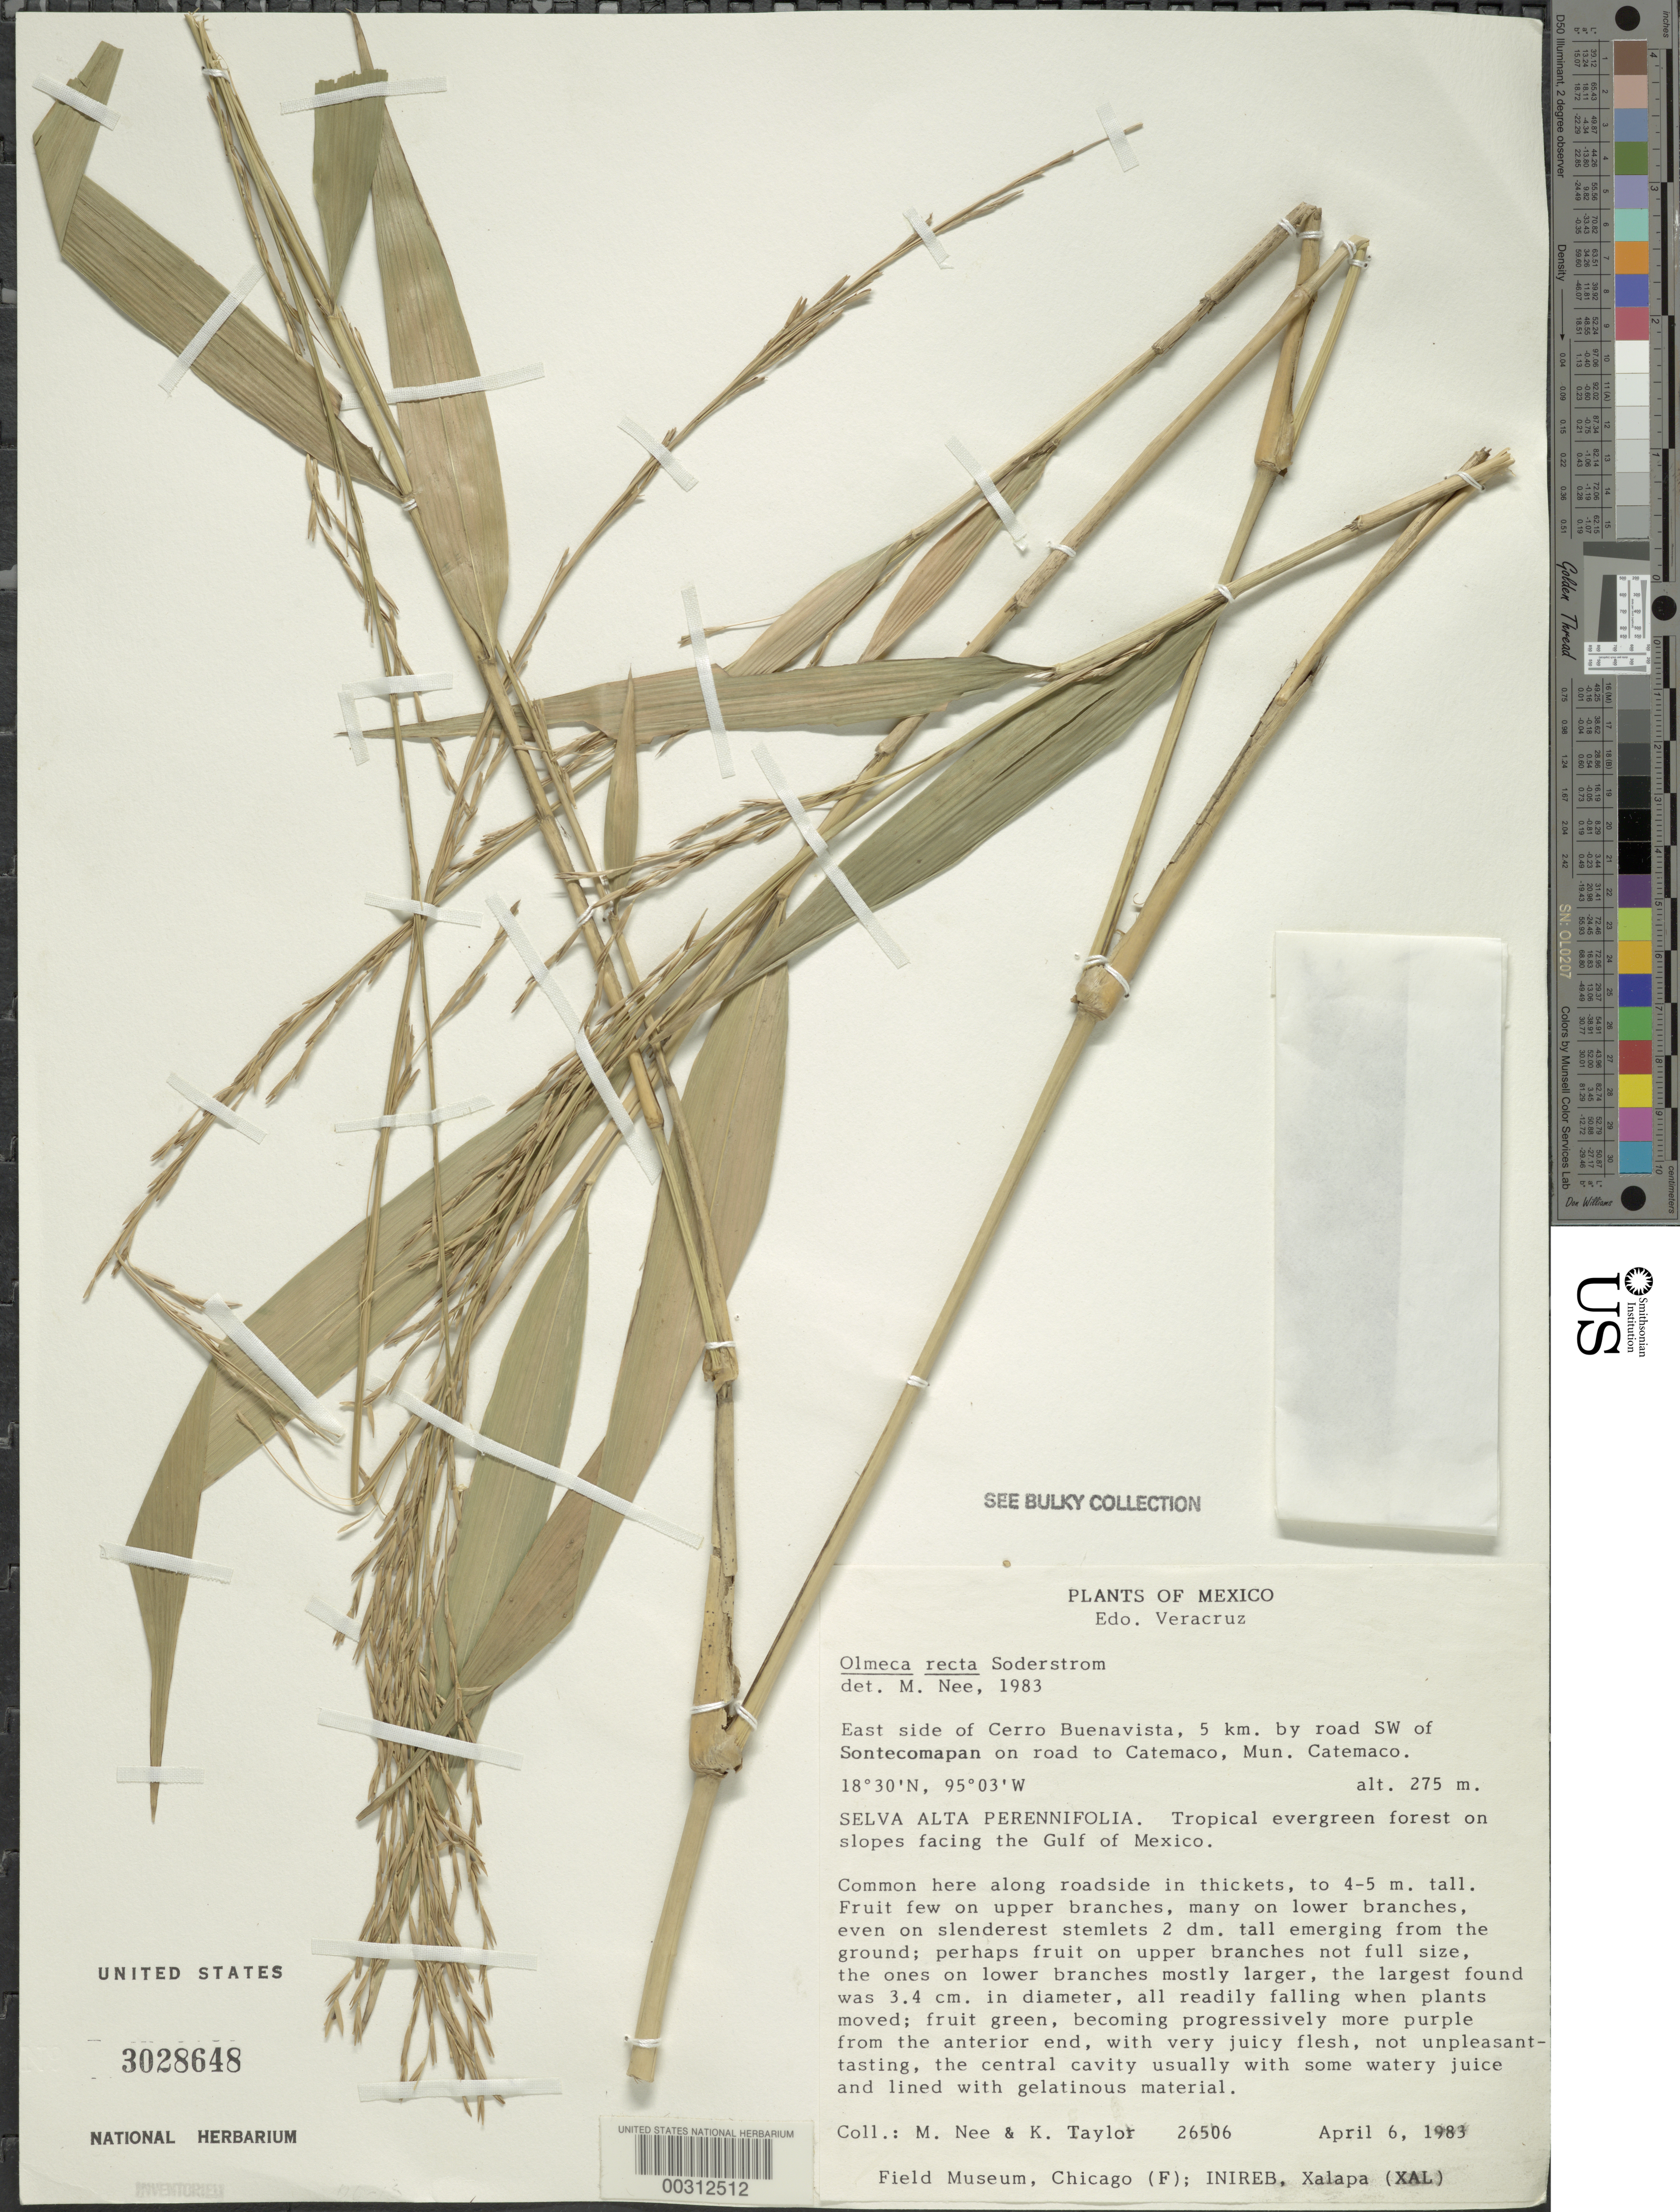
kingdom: Plantae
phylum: Tracheophyta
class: Liliopsida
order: Poales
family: Poaceae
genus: Olmeca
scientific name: Olmeca recta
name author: Soderstr.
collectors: M. Nee & K. Taylor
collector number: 26506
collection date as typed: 06 Apr 1983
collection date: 1983-04-06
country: Mexico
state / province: Veracruz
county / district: Catemaco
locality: Cerro buenavista lat 18 30'n: long 95 03'w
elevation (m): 275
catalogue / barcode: US 3028648